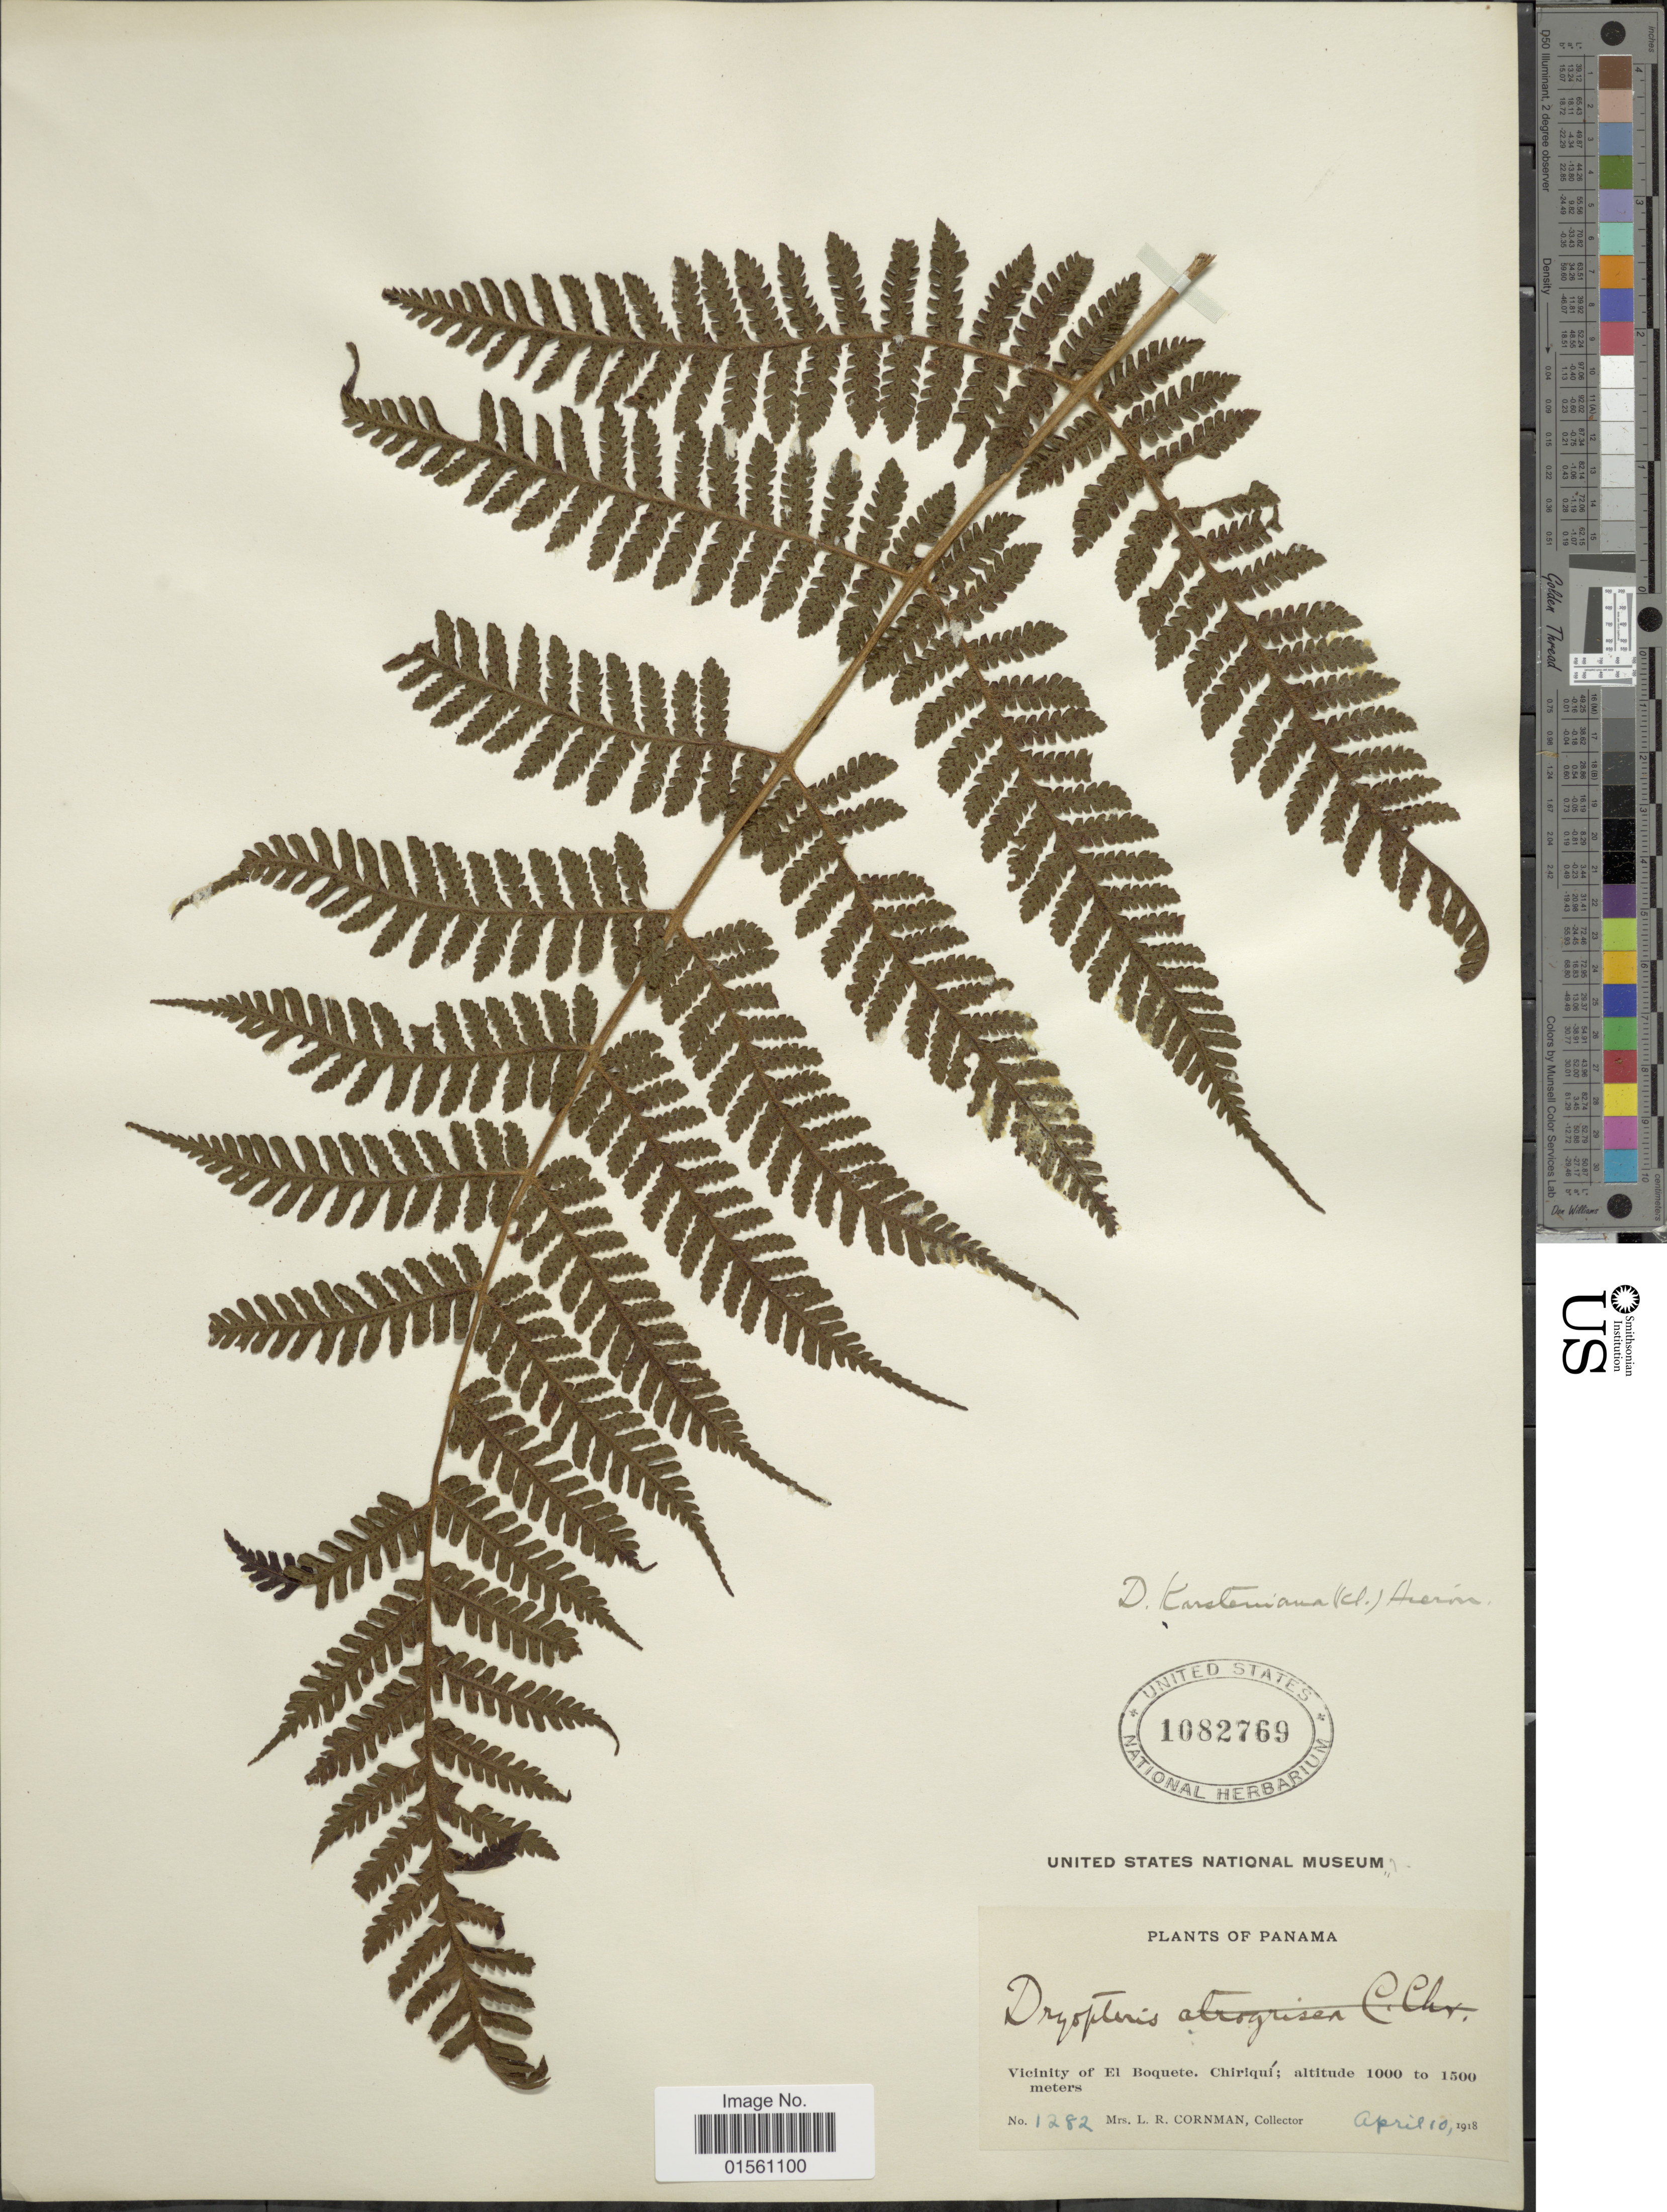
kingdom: Plantae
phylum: Tracheophyta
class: Polypodiopsida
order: Polypodiales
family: Dryopteridaceae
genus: Megalastrum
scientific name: Megalastrum pulverulentum var. pulverulentum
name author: (Poir.) A.R. Sm. & R.C. Moran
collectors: L. Cornman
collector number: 1282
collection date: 1918-04-10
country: Panama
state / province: Chiriqui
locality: Panama, vicinity of El Boquete, Chiriqui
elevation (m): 1000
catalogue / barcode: US 1082769